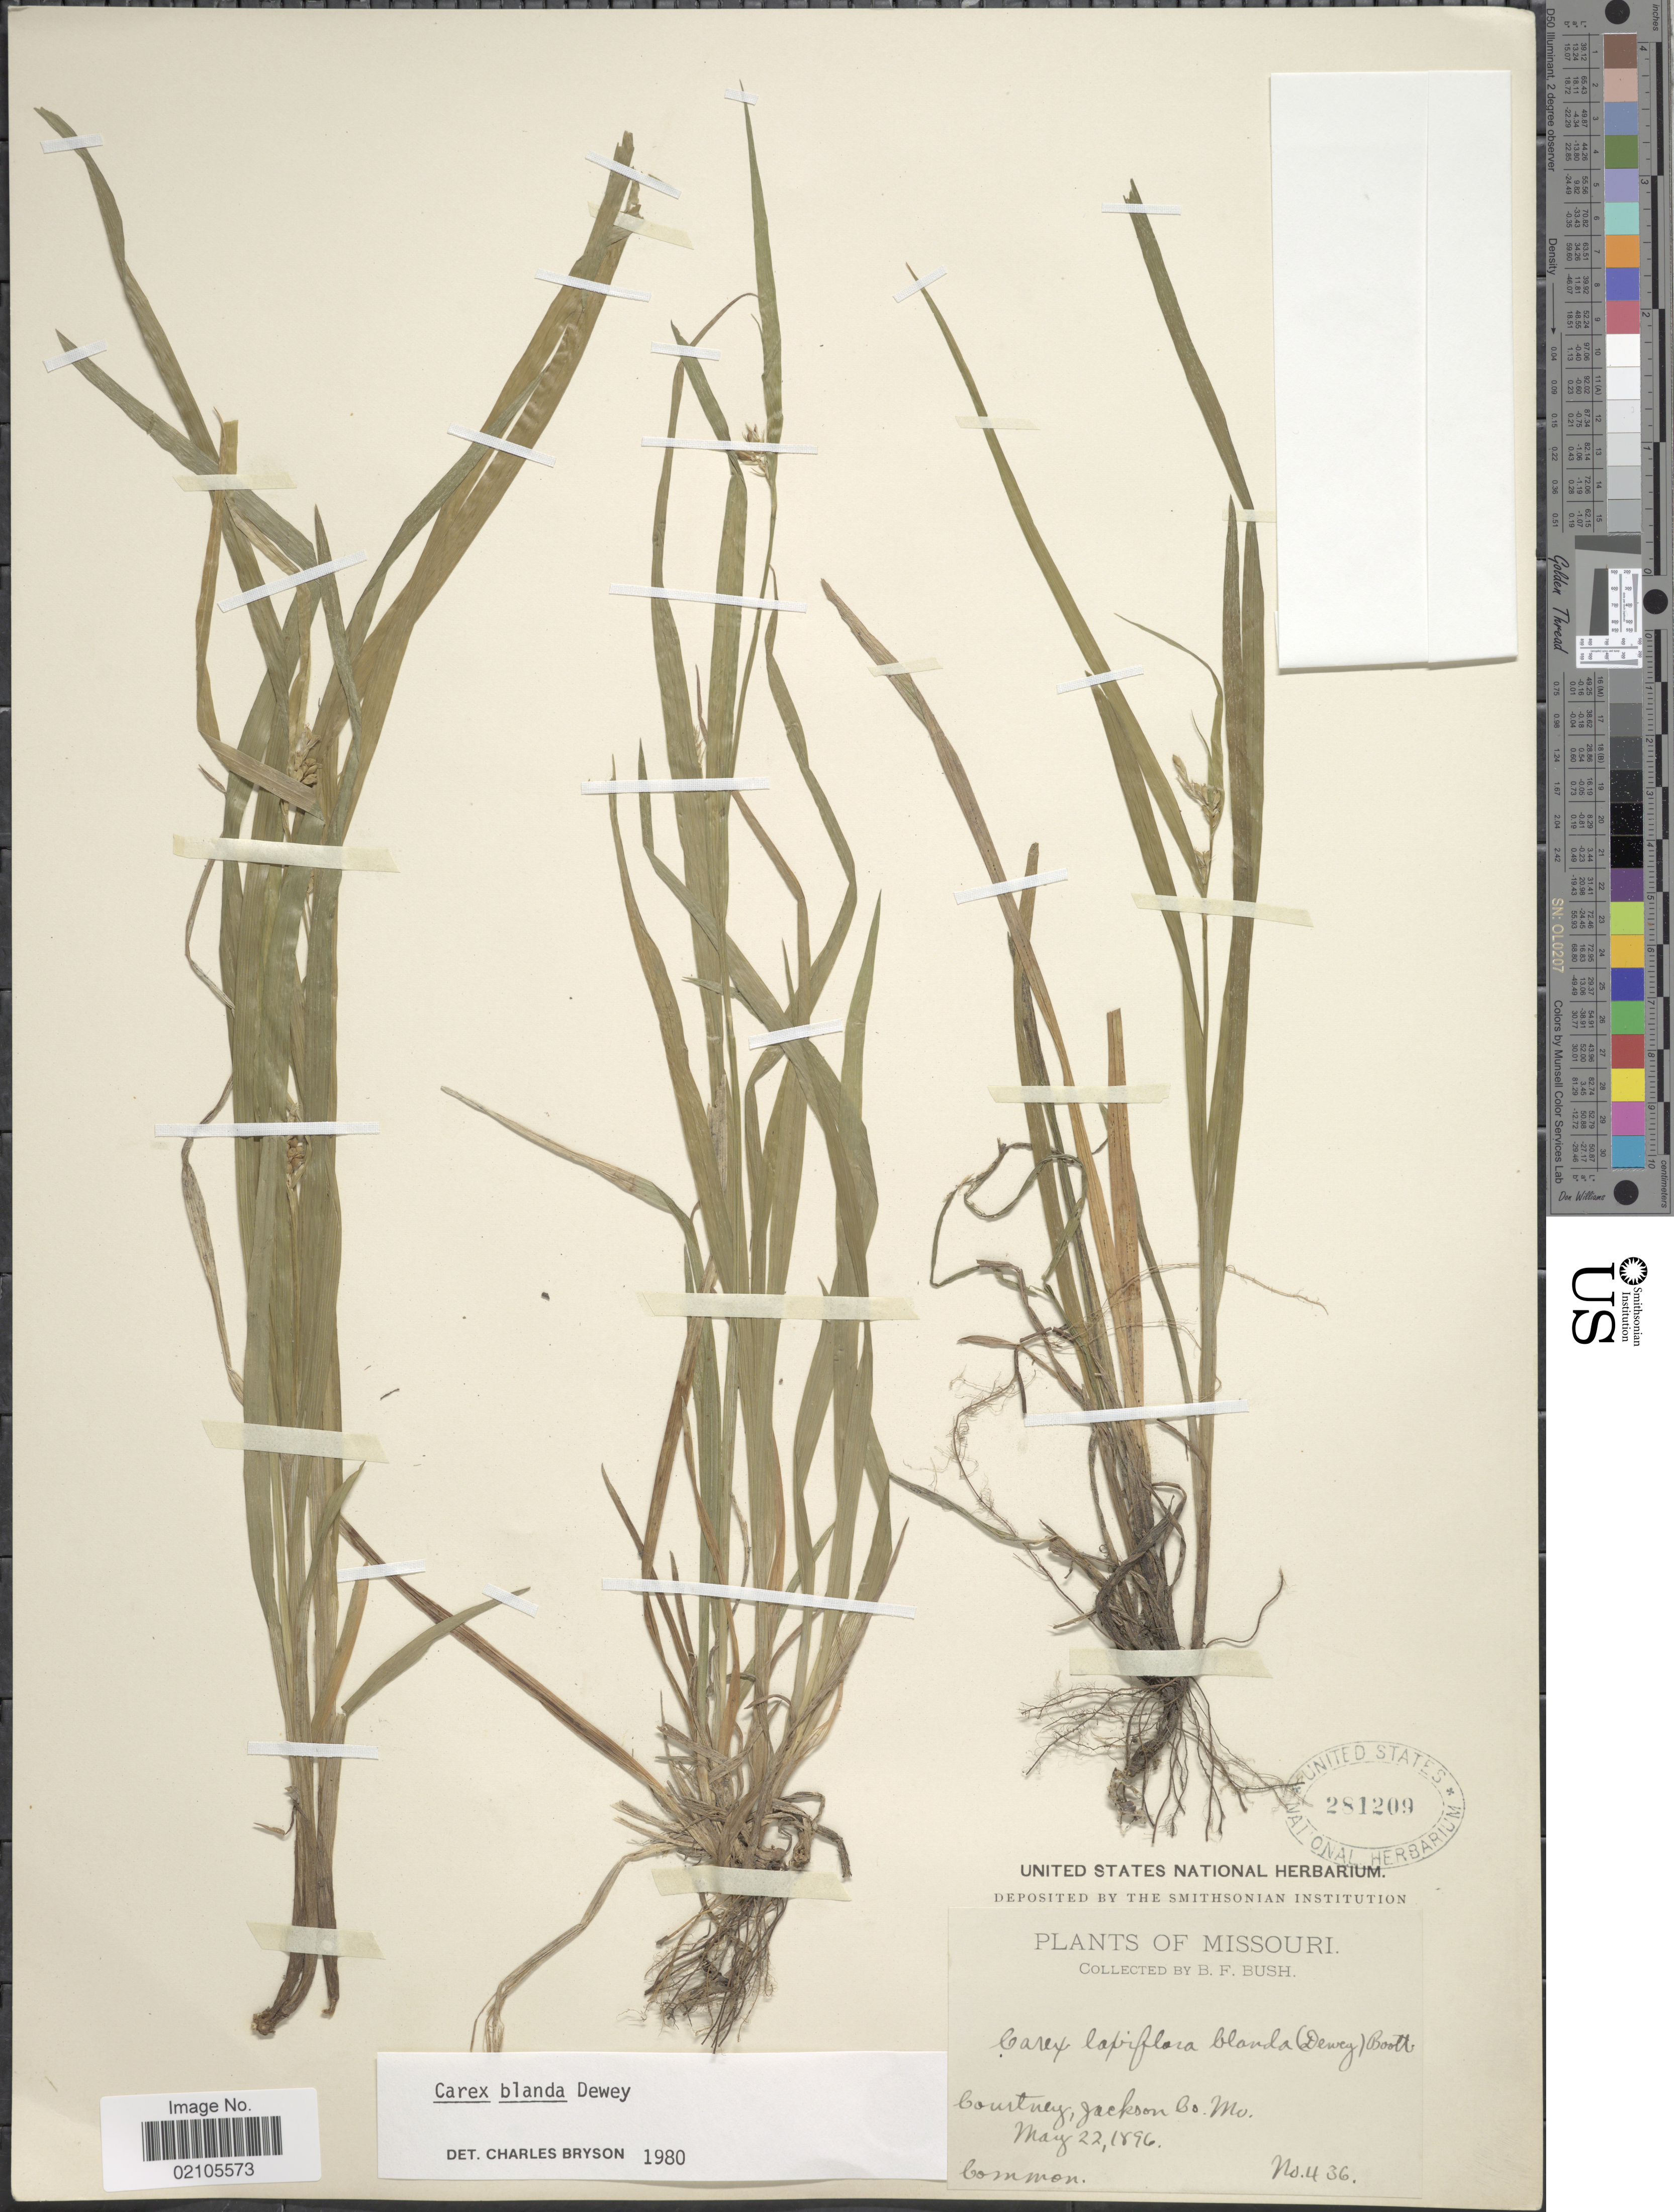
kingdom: Plantae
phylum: Tracheophyta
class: Liliopsida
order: Poales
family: Cyperaceae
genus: Carex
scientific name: Carex blanda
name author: Dewey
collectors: B. F. Bush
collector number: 436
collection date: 1896-05-22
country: United States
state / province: Missouri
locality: Courtney, Jackson Co., Mo.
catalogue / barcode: US 281209